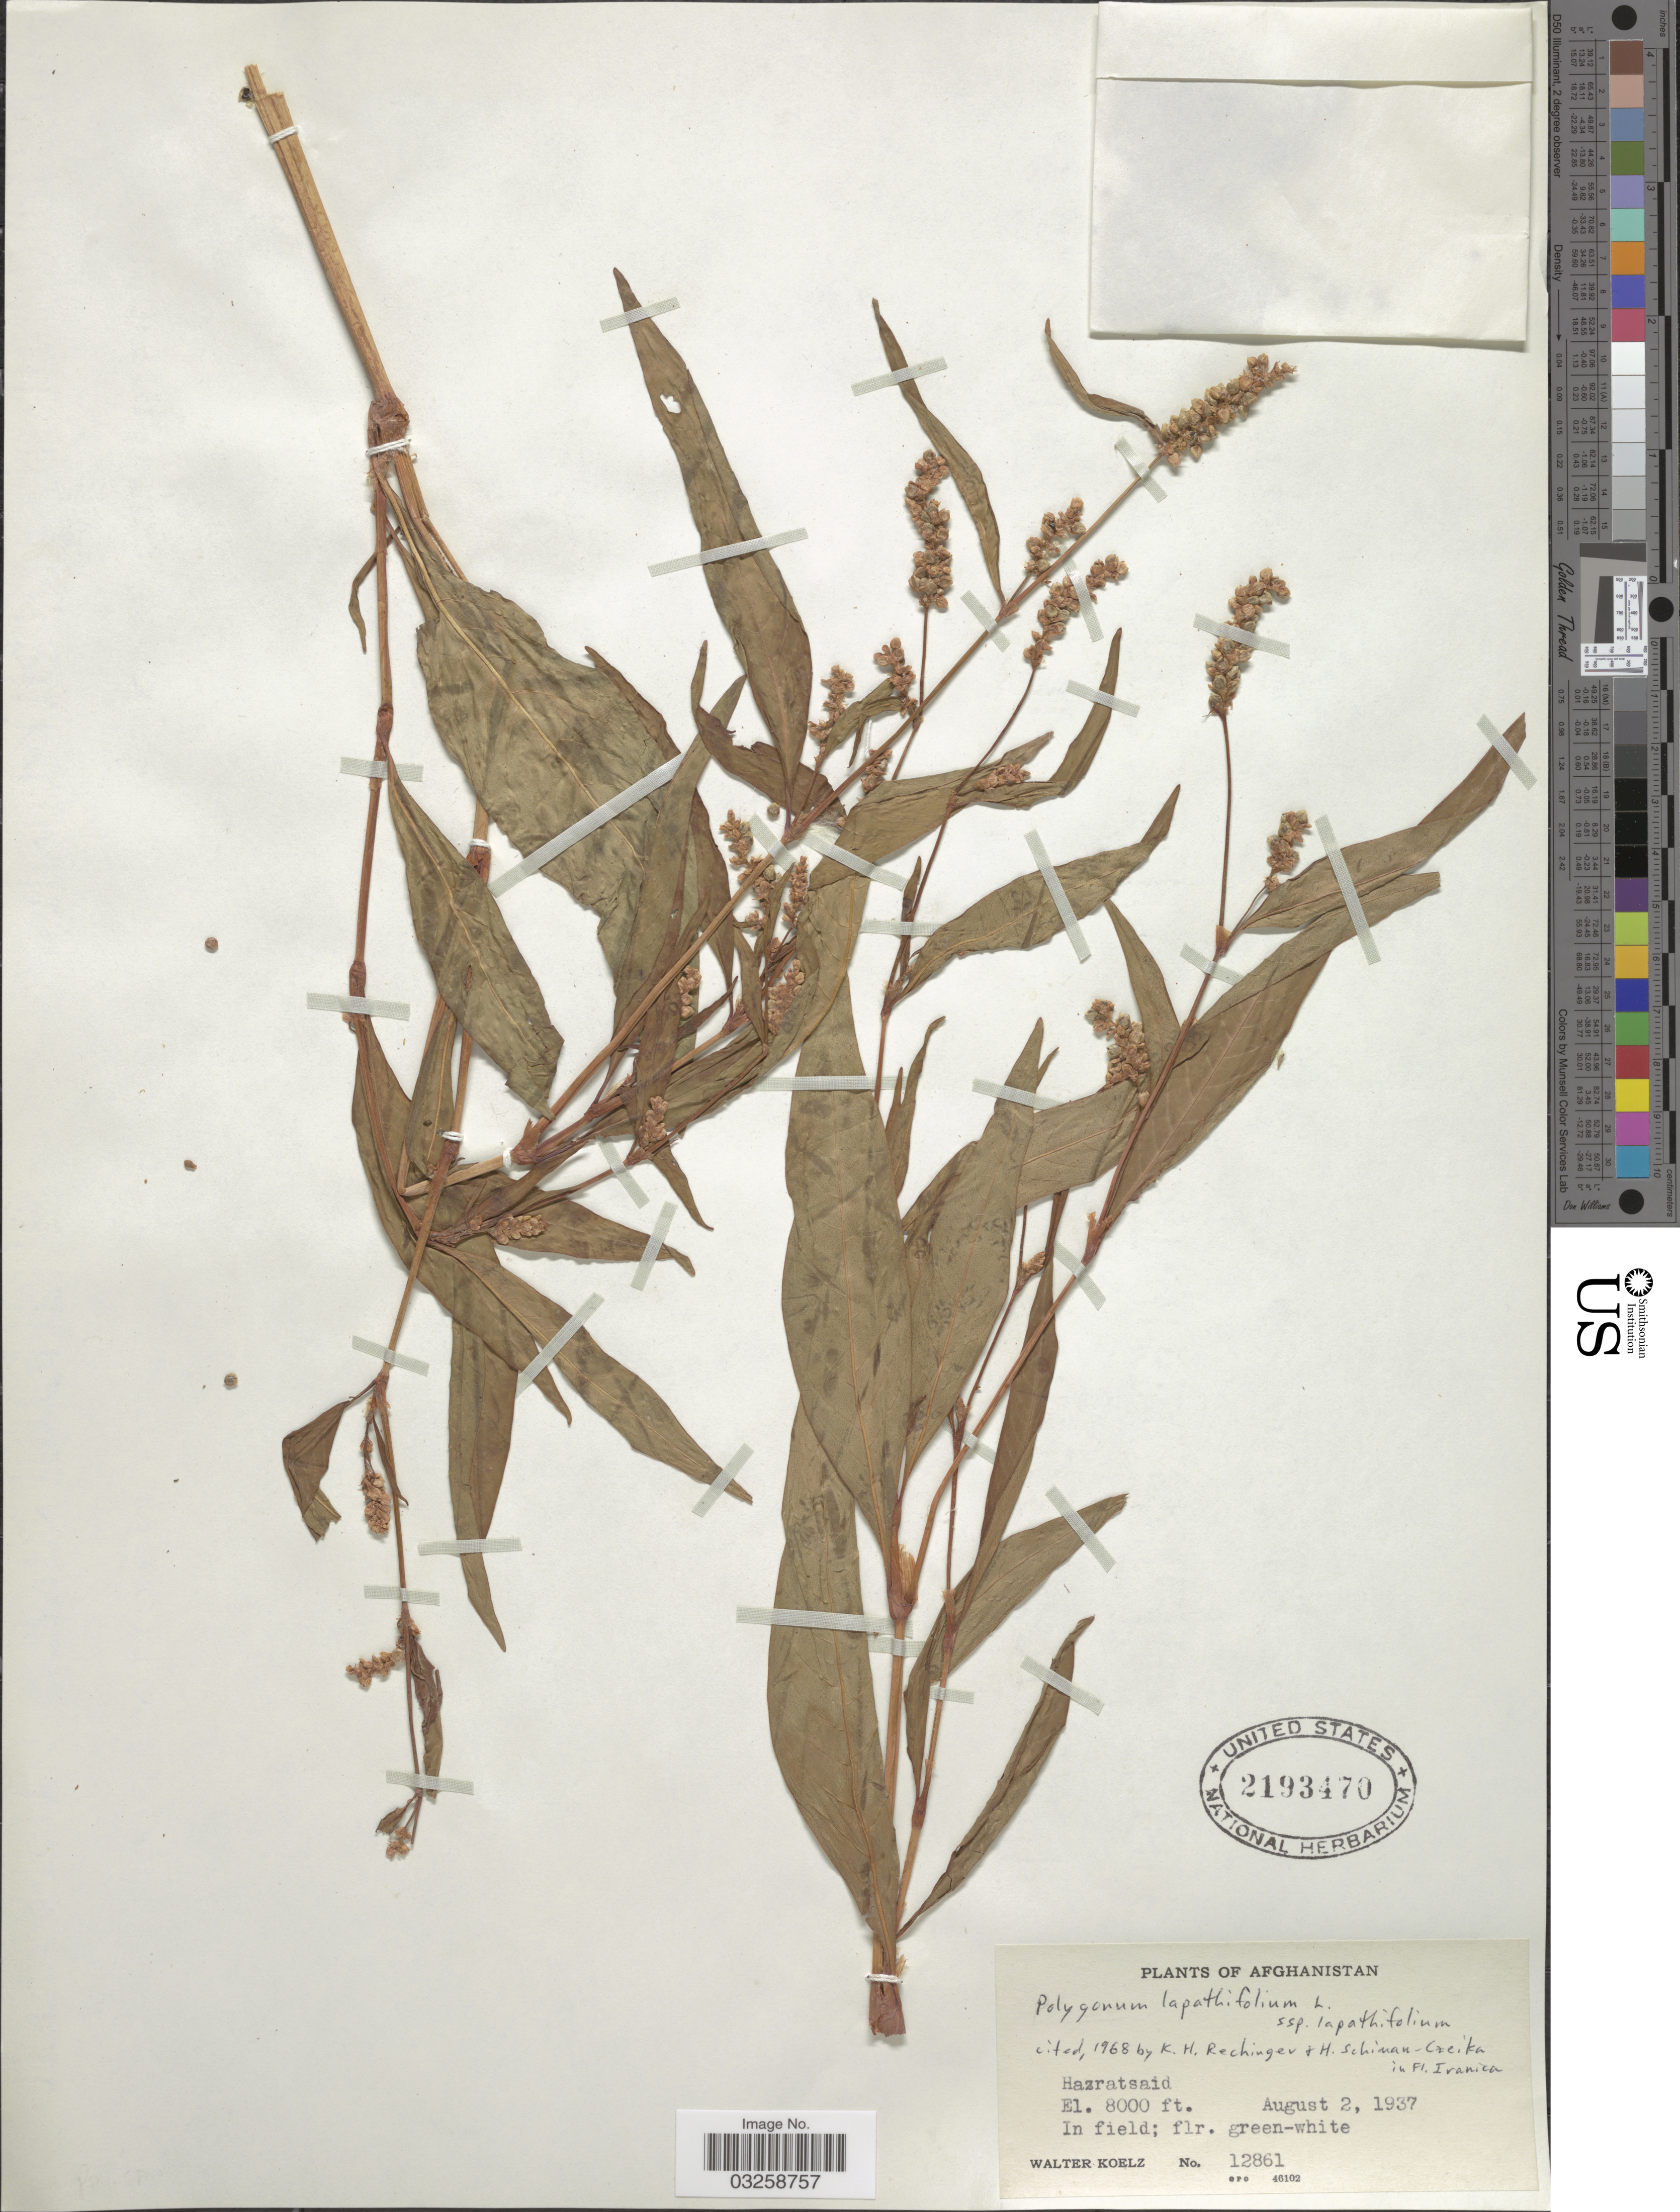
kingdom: Plantae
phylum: Tracheophyta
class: Magnoliopsida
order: Caryophyllales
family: Polygonaceae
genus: Polygonum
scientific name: Polygonum lapathifolium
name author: L.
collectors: W. N. Koelz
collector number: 12861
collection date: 1937-08-02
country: Afghanistan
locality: Hazratsaid.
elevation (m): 2438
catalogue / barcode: US 2193470